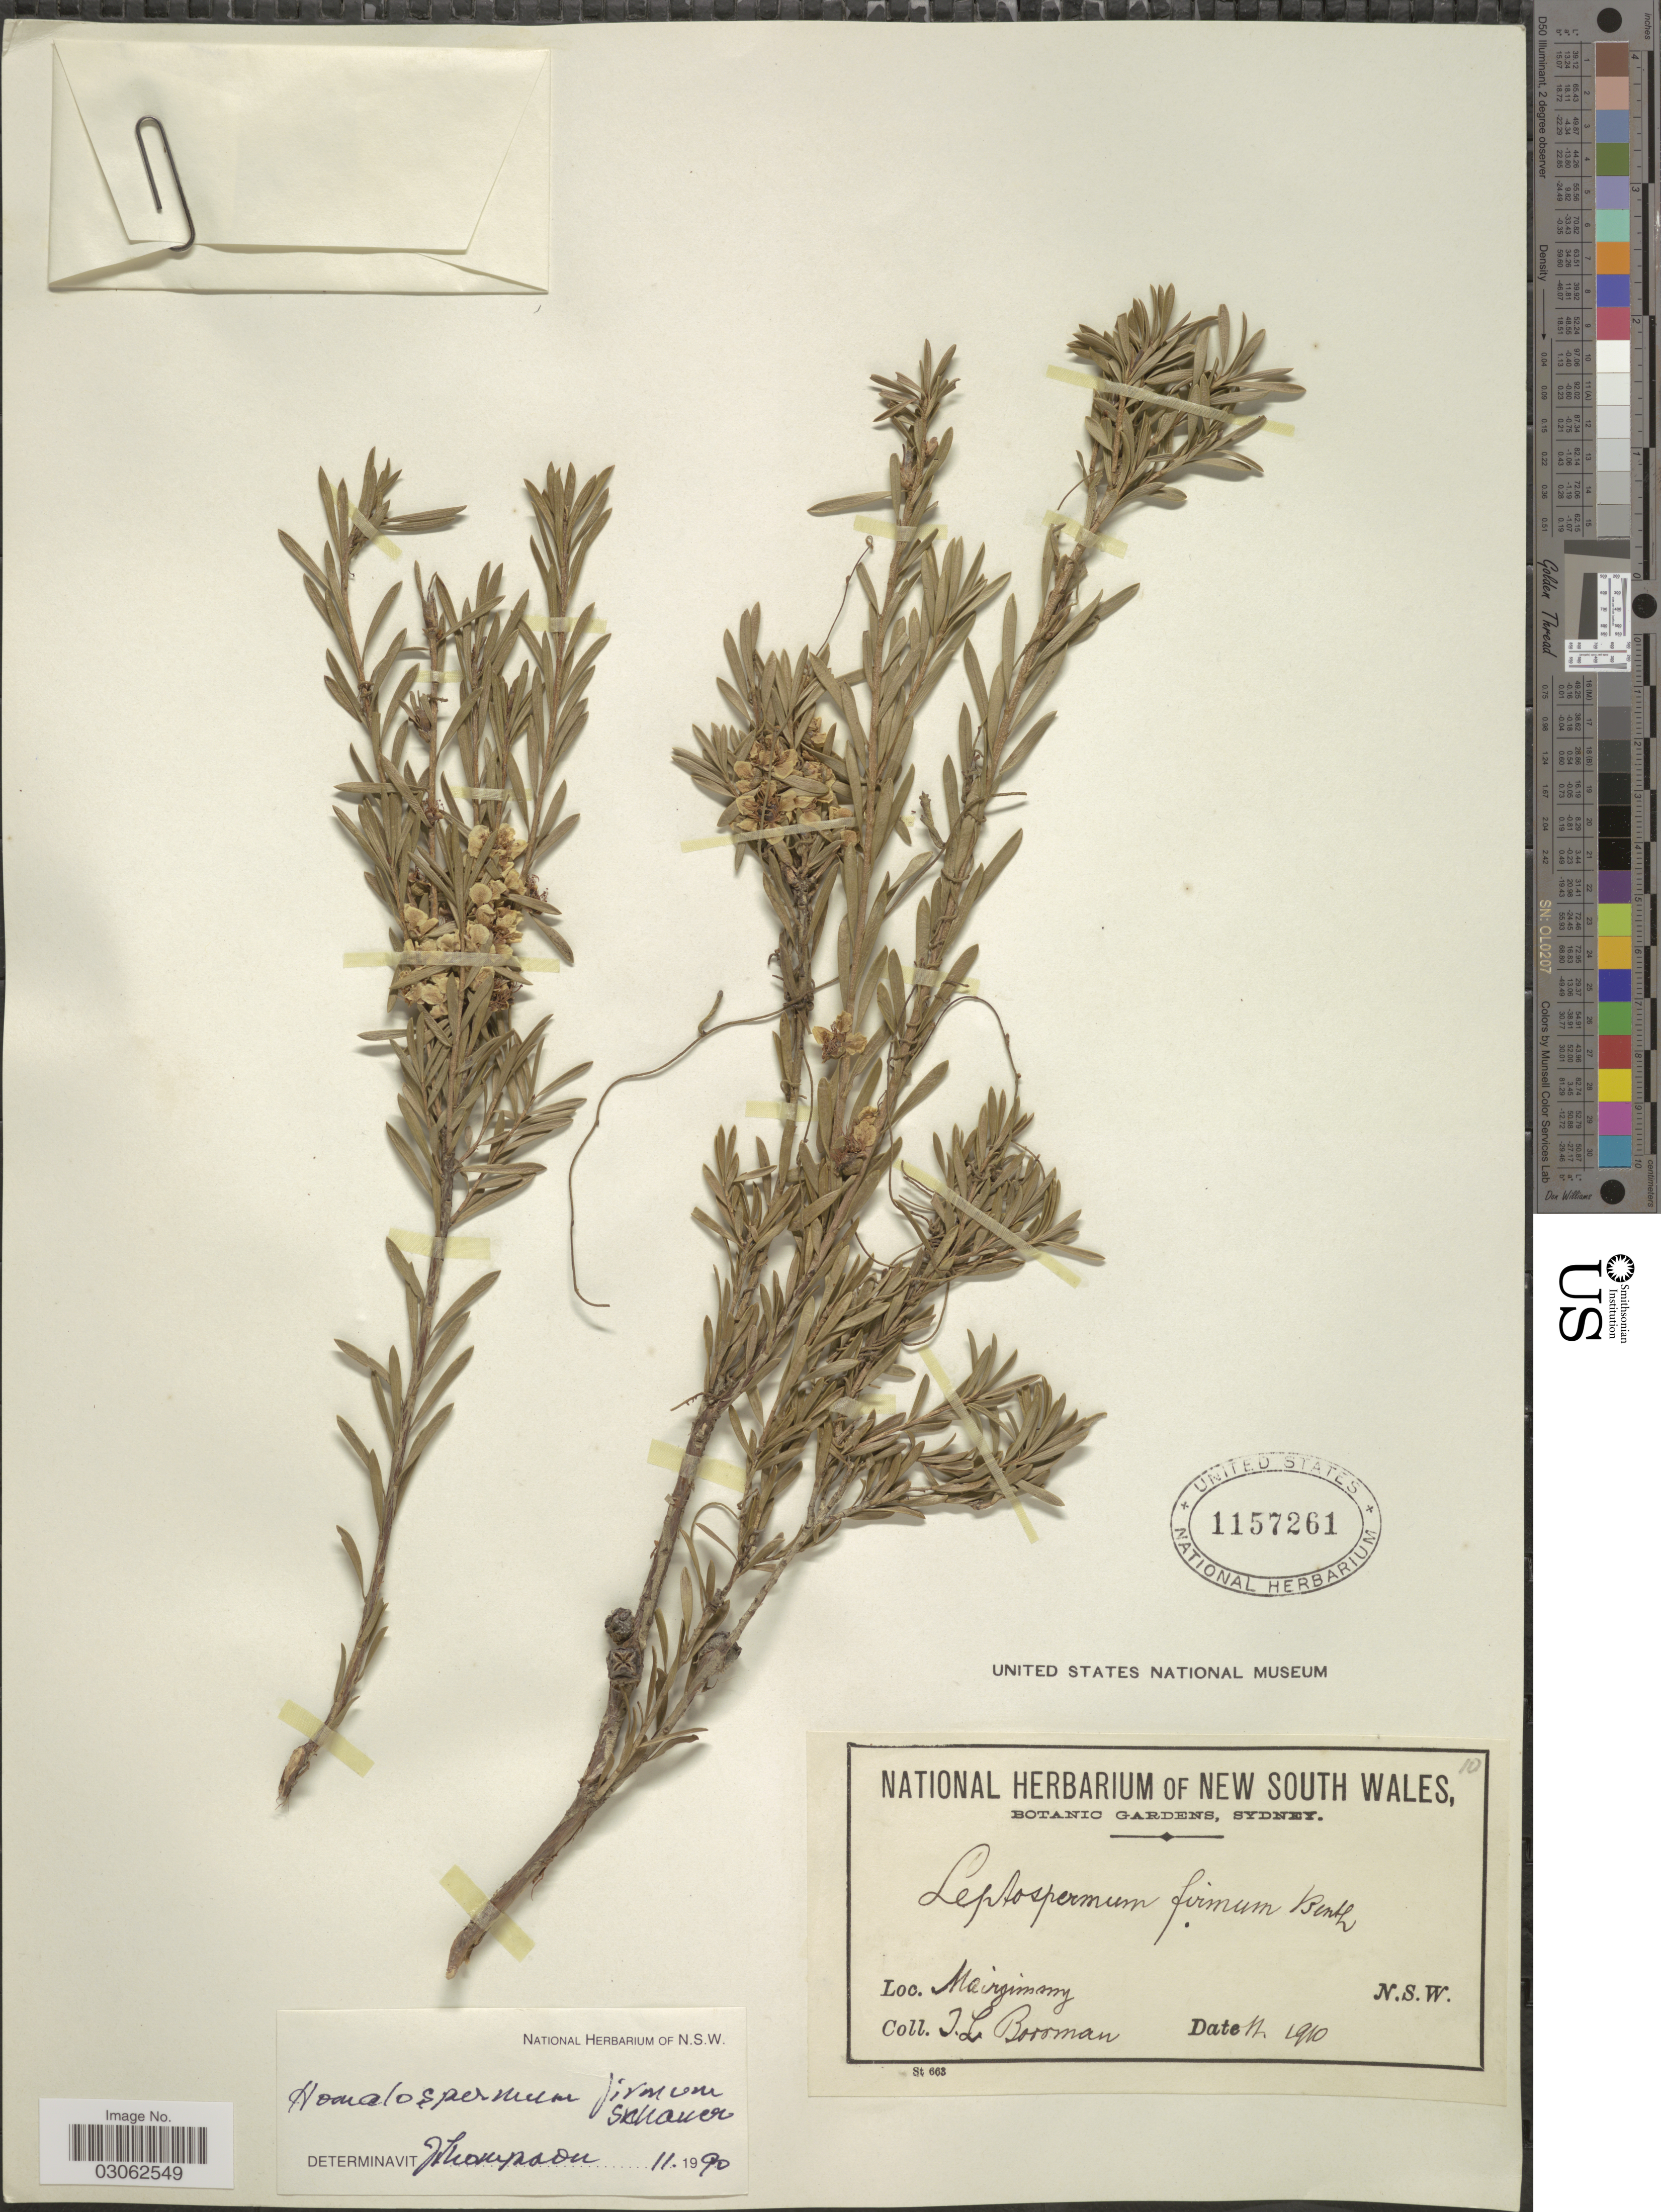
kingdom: Plantae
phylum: Tracheophyta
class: Magnoliopsida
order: Myrtales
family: Myrtaceae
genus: Homalospermum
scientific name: Homalospermum firmum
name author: Schauer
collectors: J. Boorman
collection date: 1910-11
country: Australia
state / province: New South Wales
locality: Mairjimmy. N.S.W.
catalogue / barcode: US 1157261